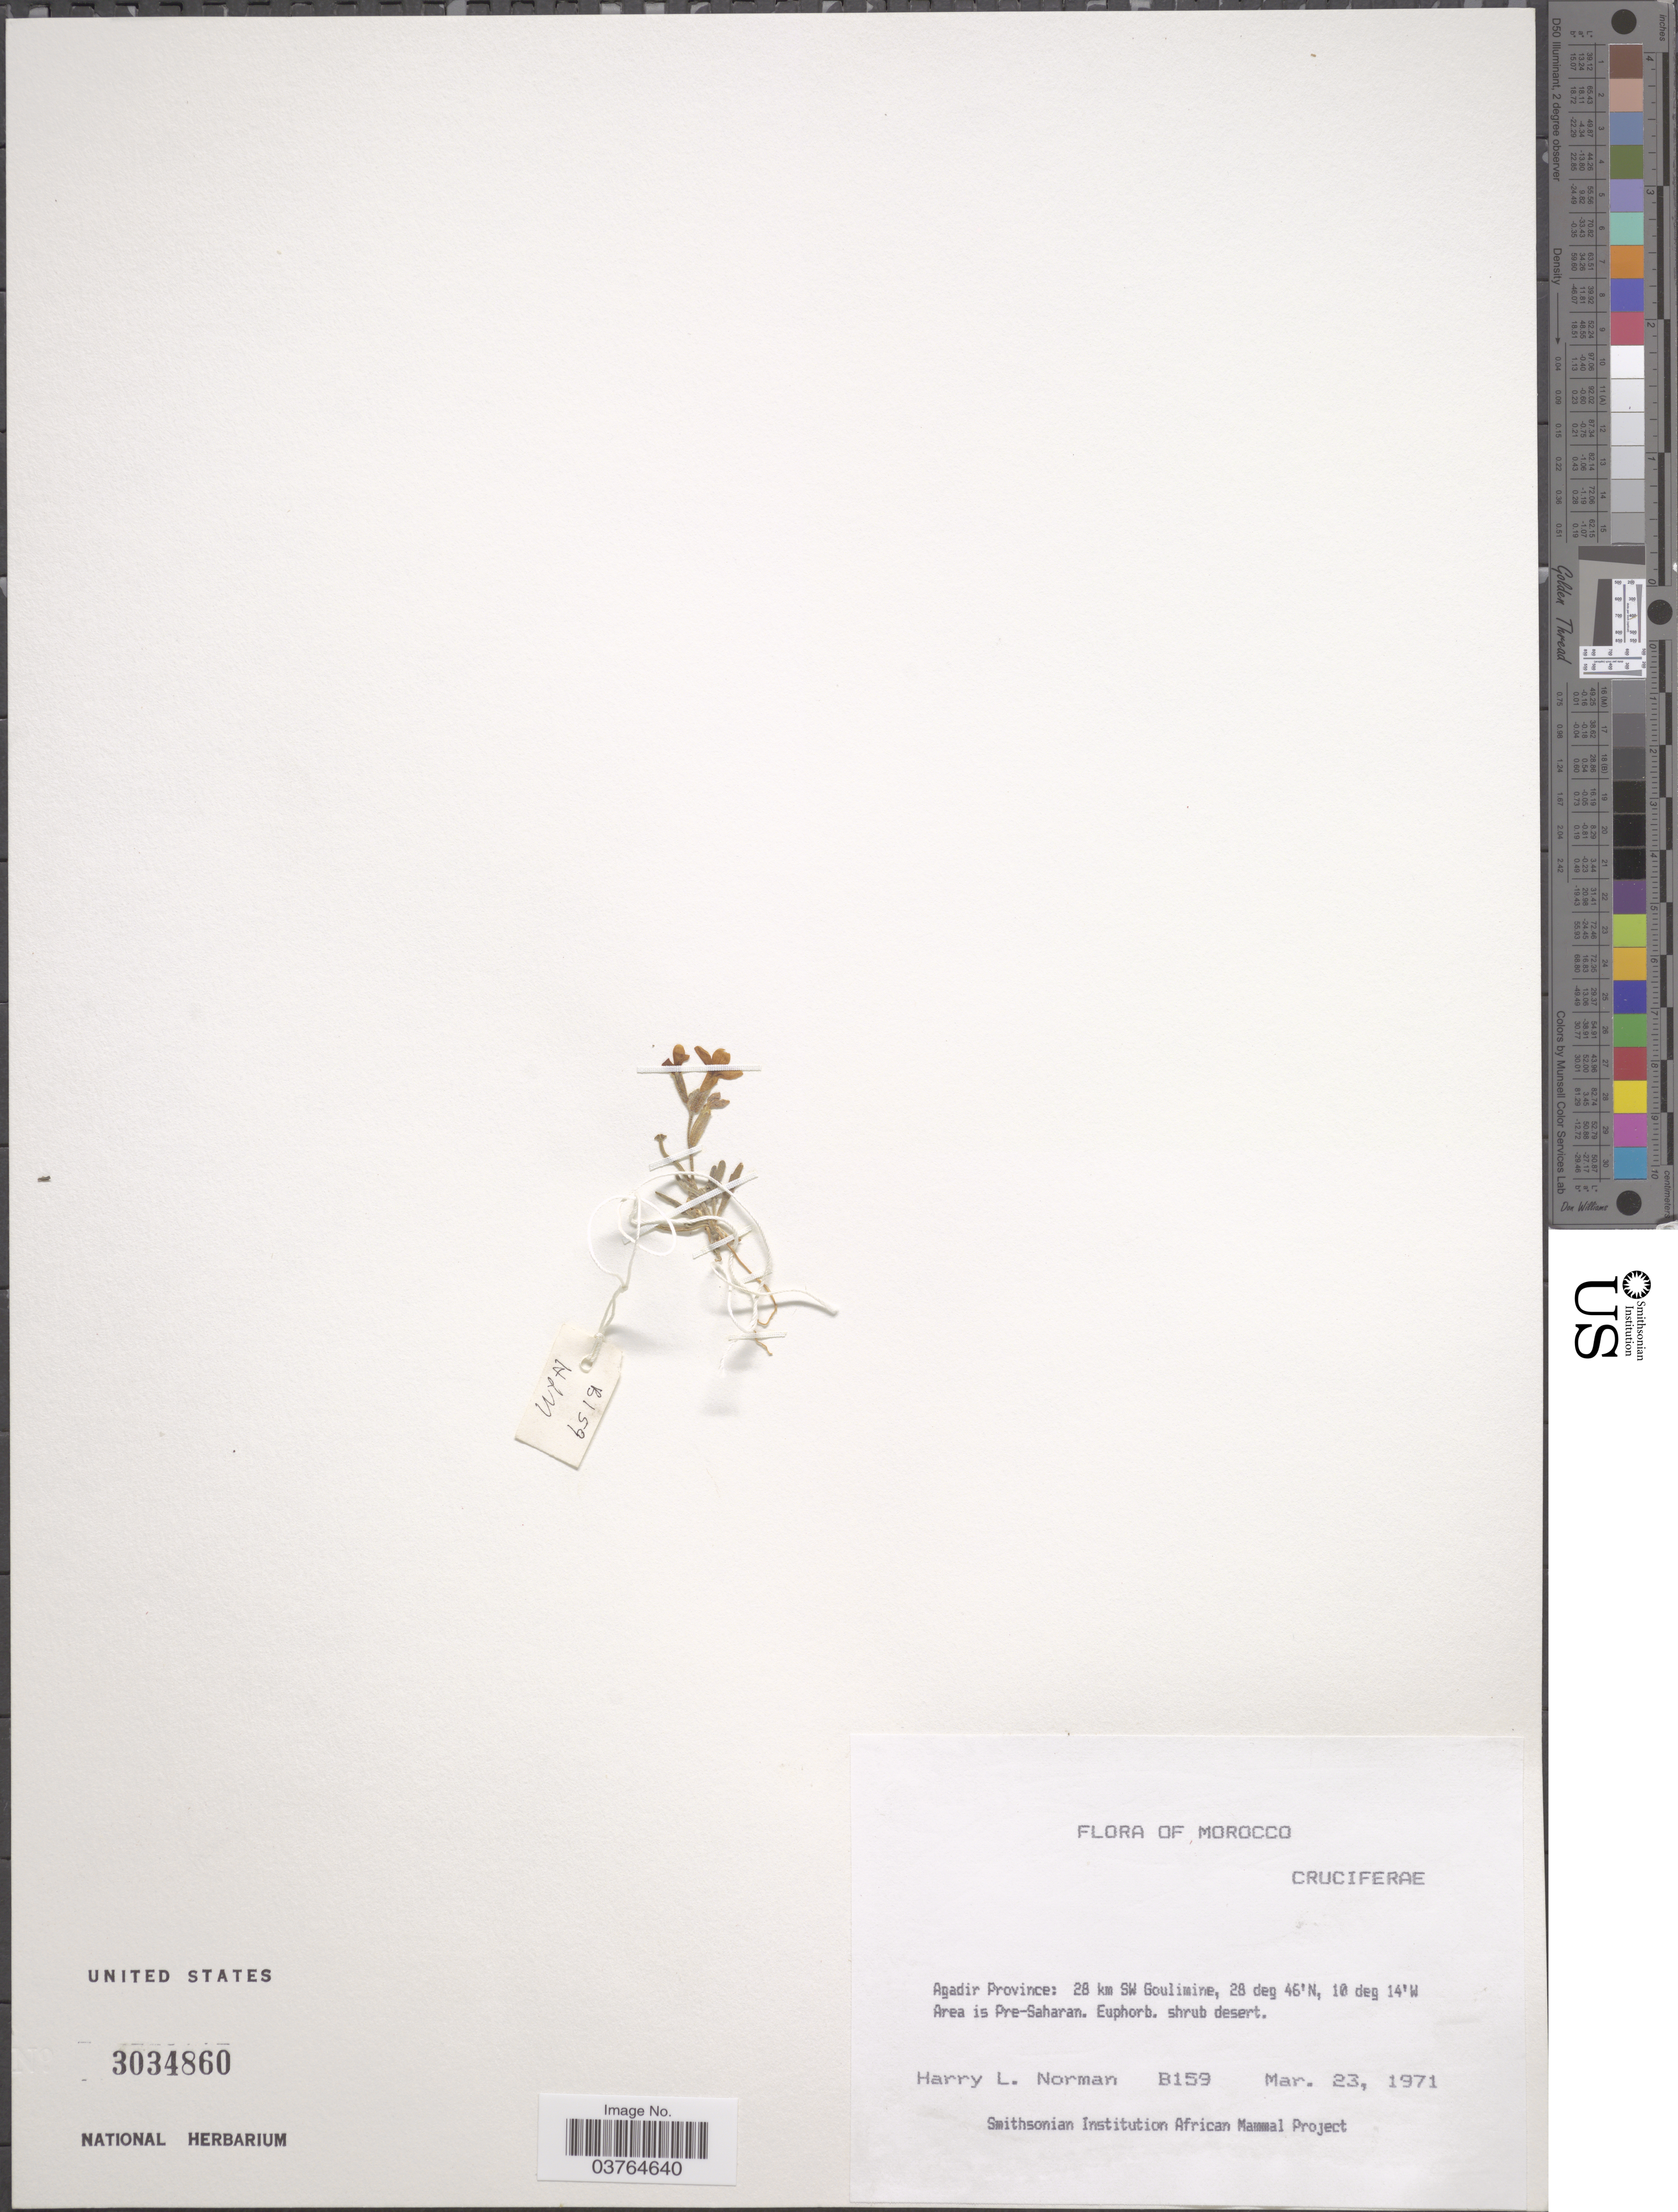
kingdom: Plantae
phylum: Tracheophyta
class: Magnoliopsida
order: Brassicales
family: Brassicaceae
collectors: Norman, H.L.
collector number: B159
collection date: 1971-03-23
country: Morocco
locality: Agadir Province: 28 km SW Goulimine, Area is Pre-Saharan.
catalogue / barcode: US 3034860